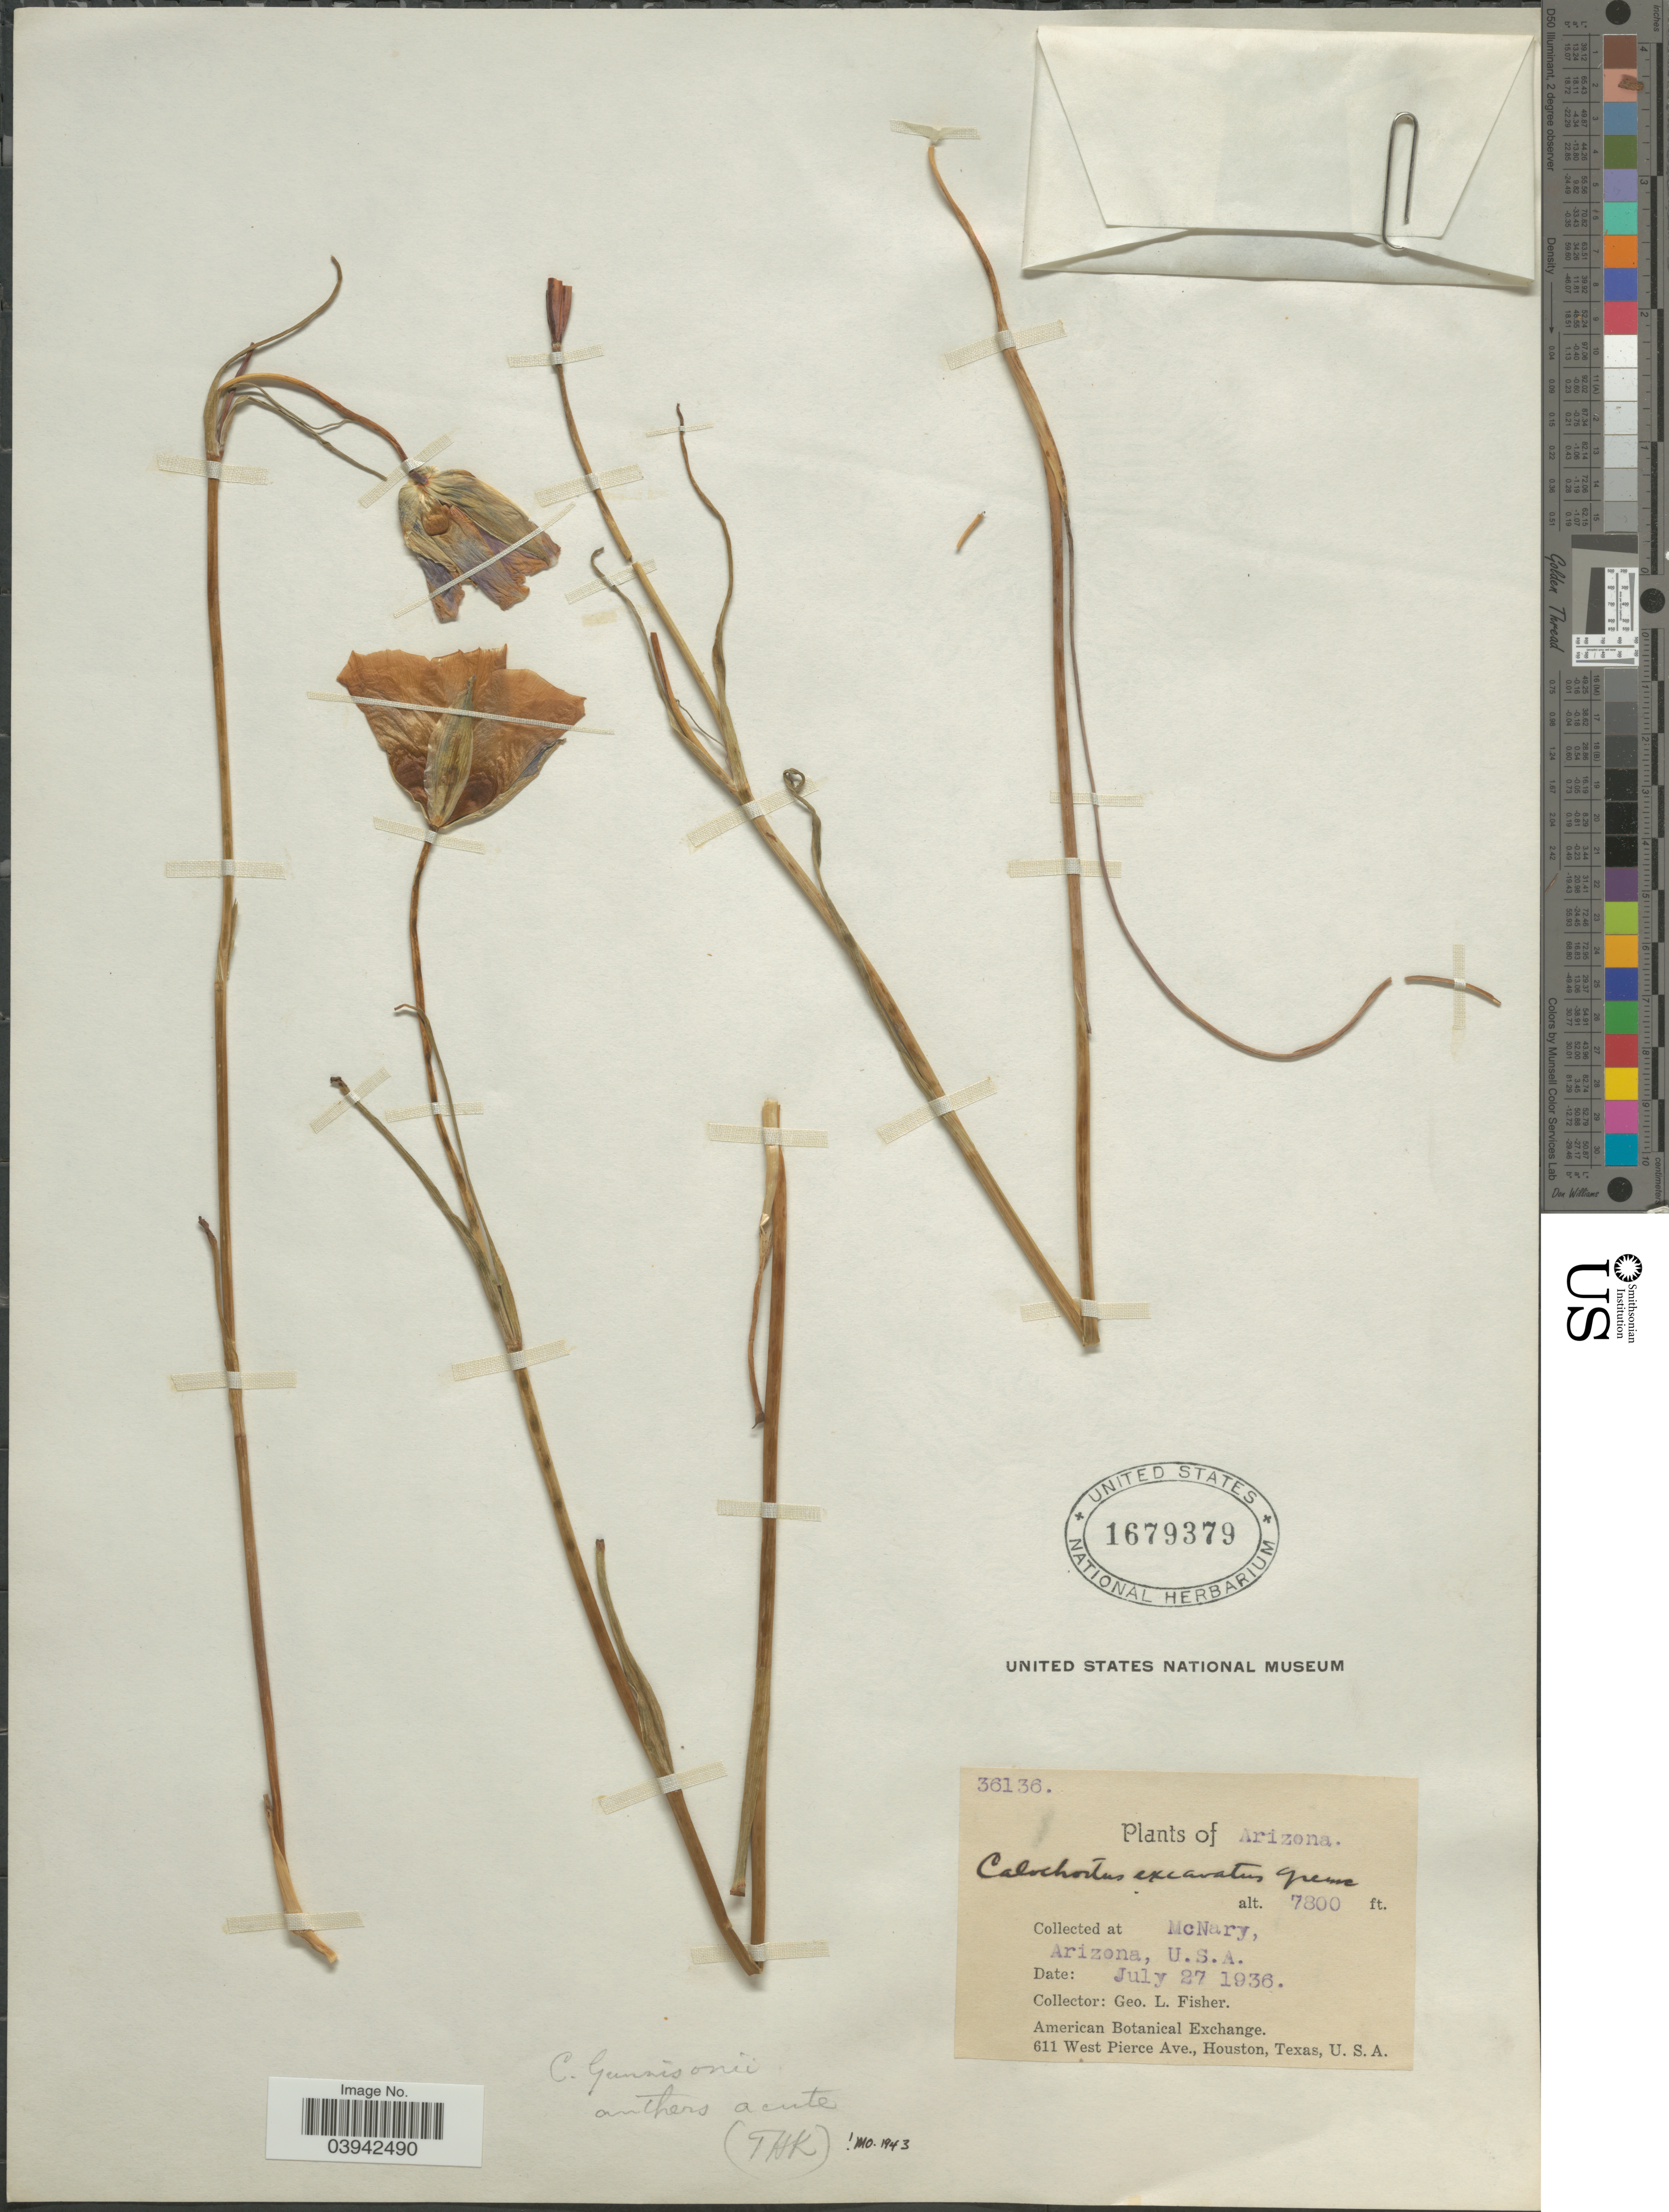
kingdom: Plantae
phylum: Tracheophyta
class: Liliopsida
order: Liliales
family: Liliaceae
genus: Calochortus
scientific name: Calochortus gunnisonii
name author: S. Watson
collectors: G. L. Fisher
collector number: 36136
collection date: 1936-07-27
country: United States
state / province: Arizona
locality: McNary.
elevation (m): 2377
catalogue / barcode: US 1679379